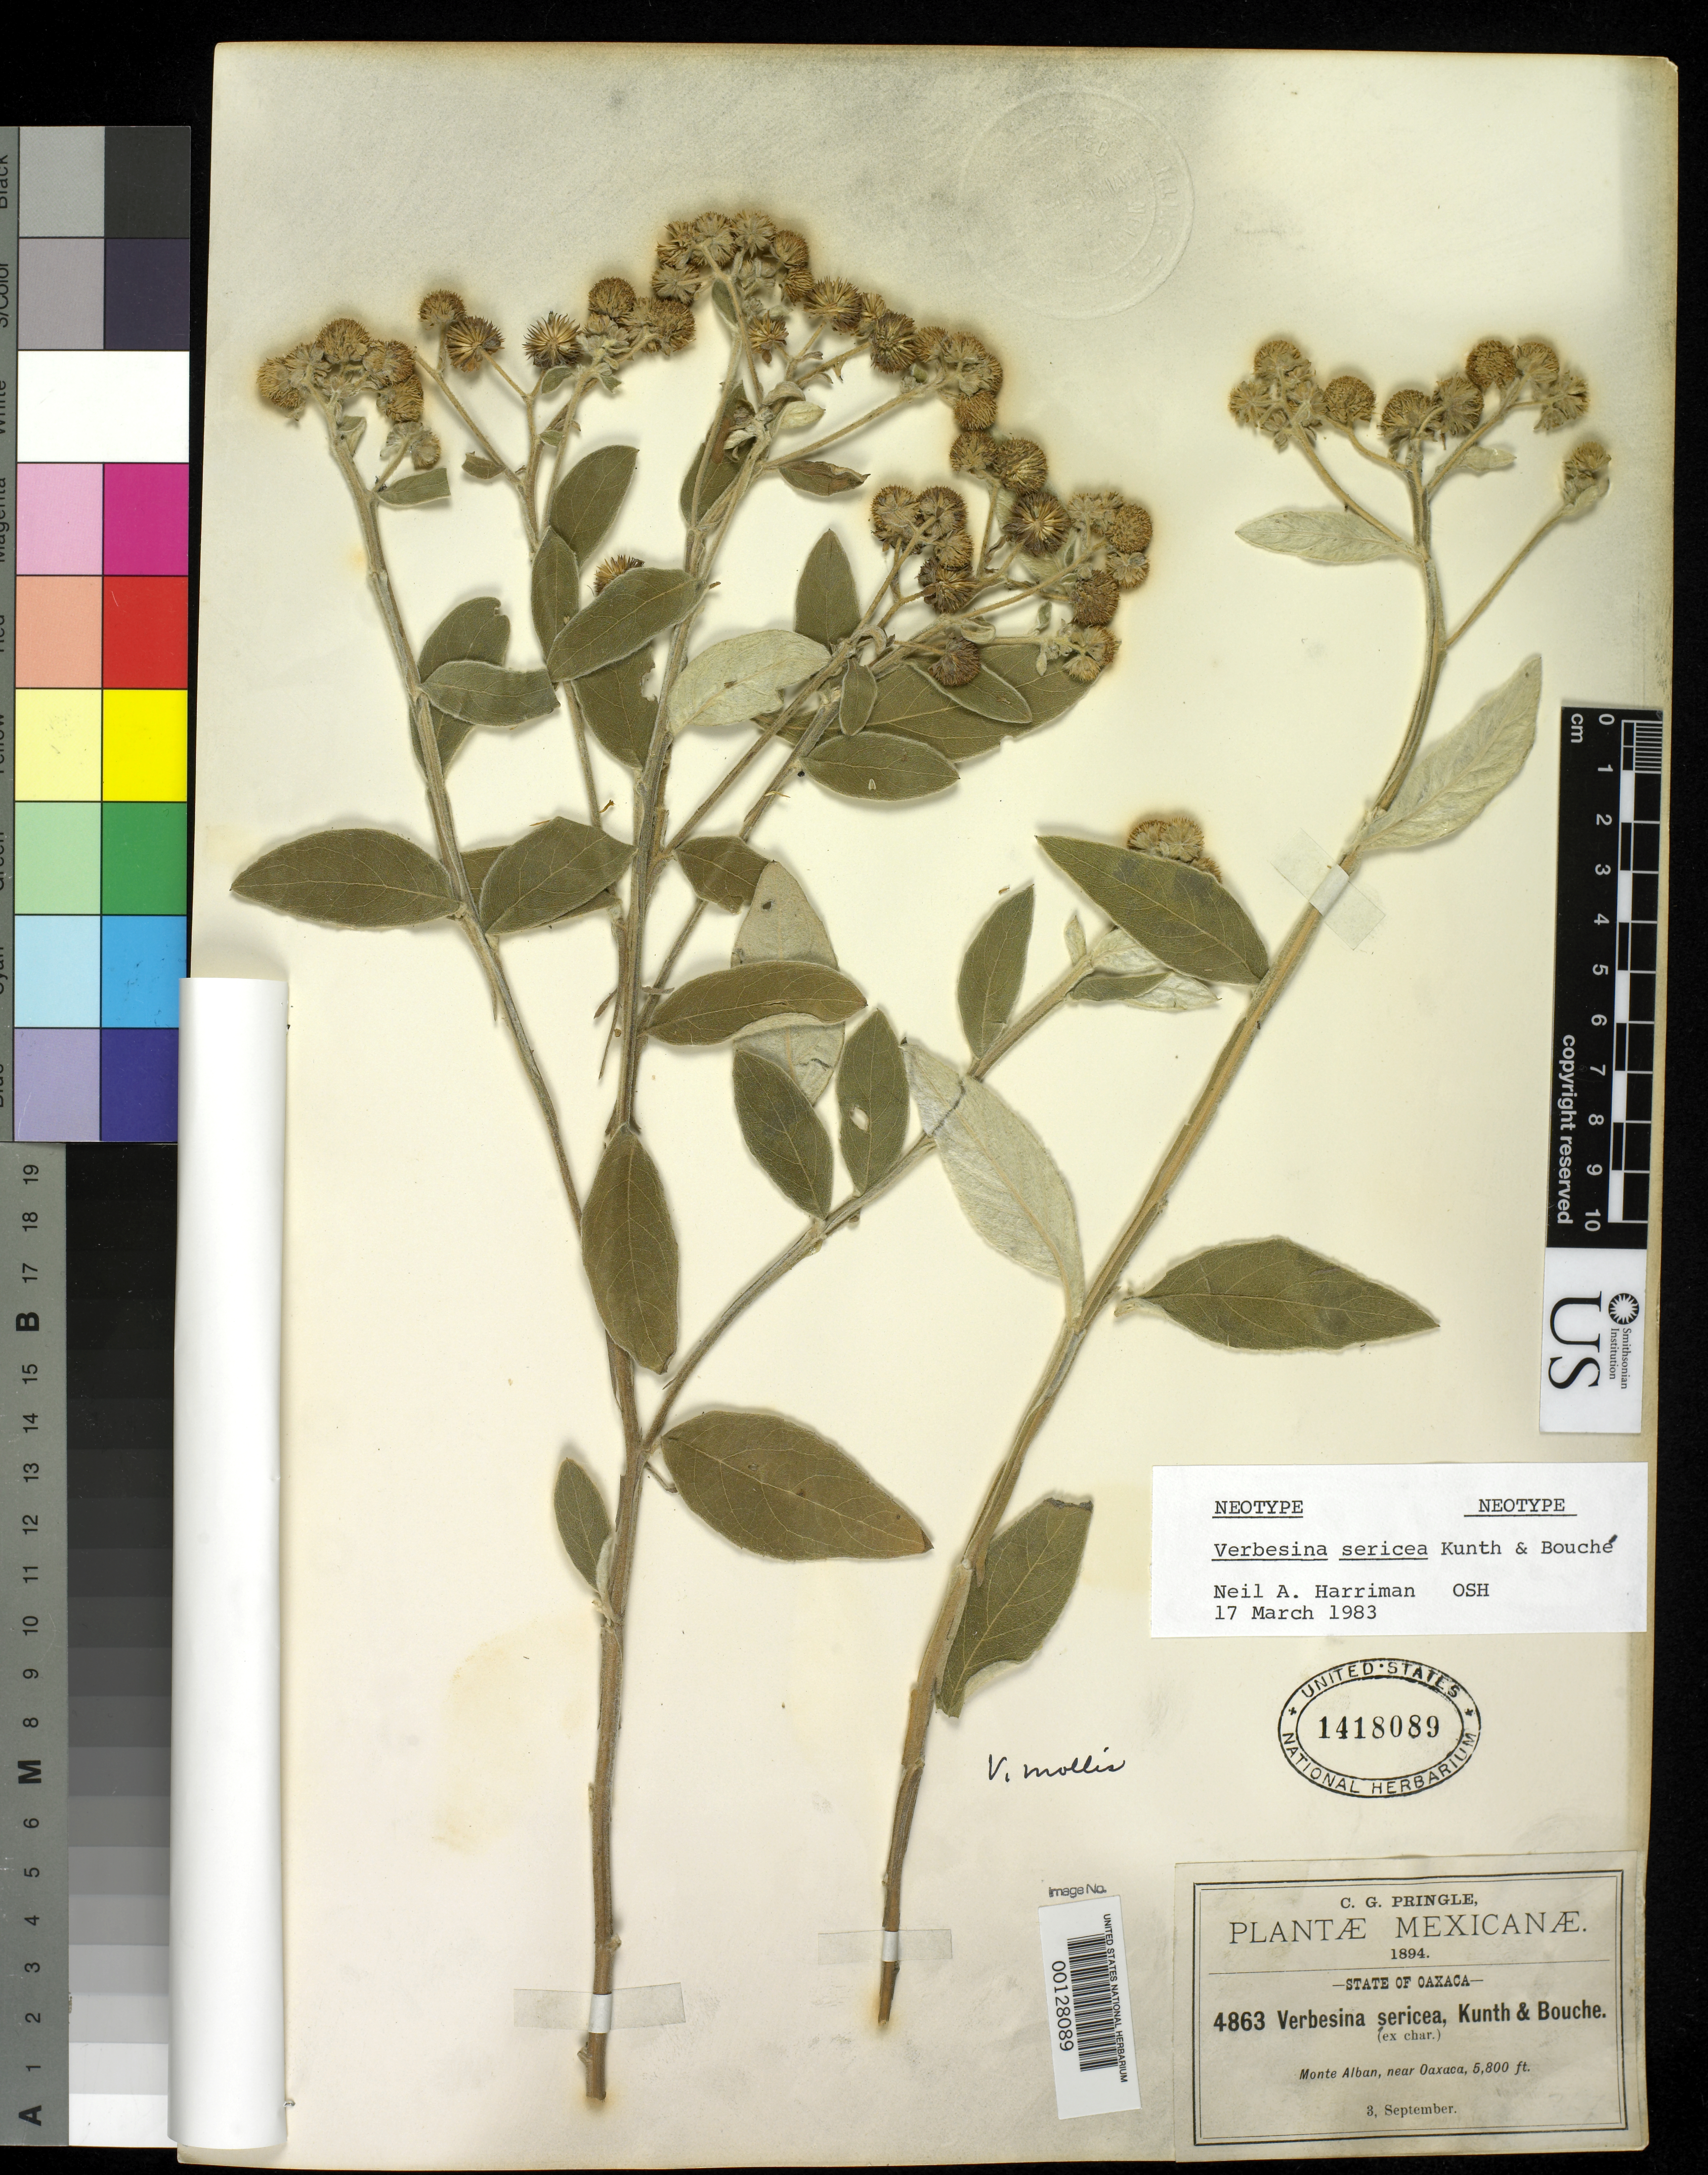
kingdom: Plantae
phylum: Tracheophyta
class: Magnoliopsida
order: Asterales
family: Asteraceae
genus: Verbesina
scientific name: Verbesina sericea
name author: Kunth & C.D. Bouché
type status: Neotype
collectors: C. G. Pringle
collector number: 4863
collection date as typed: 03 Sep 1894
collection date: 1894-09-03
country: Mexico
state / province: Oaxaca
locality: Monte Alban, near Oaxaca.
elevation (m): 1768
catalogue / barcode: US 1418089